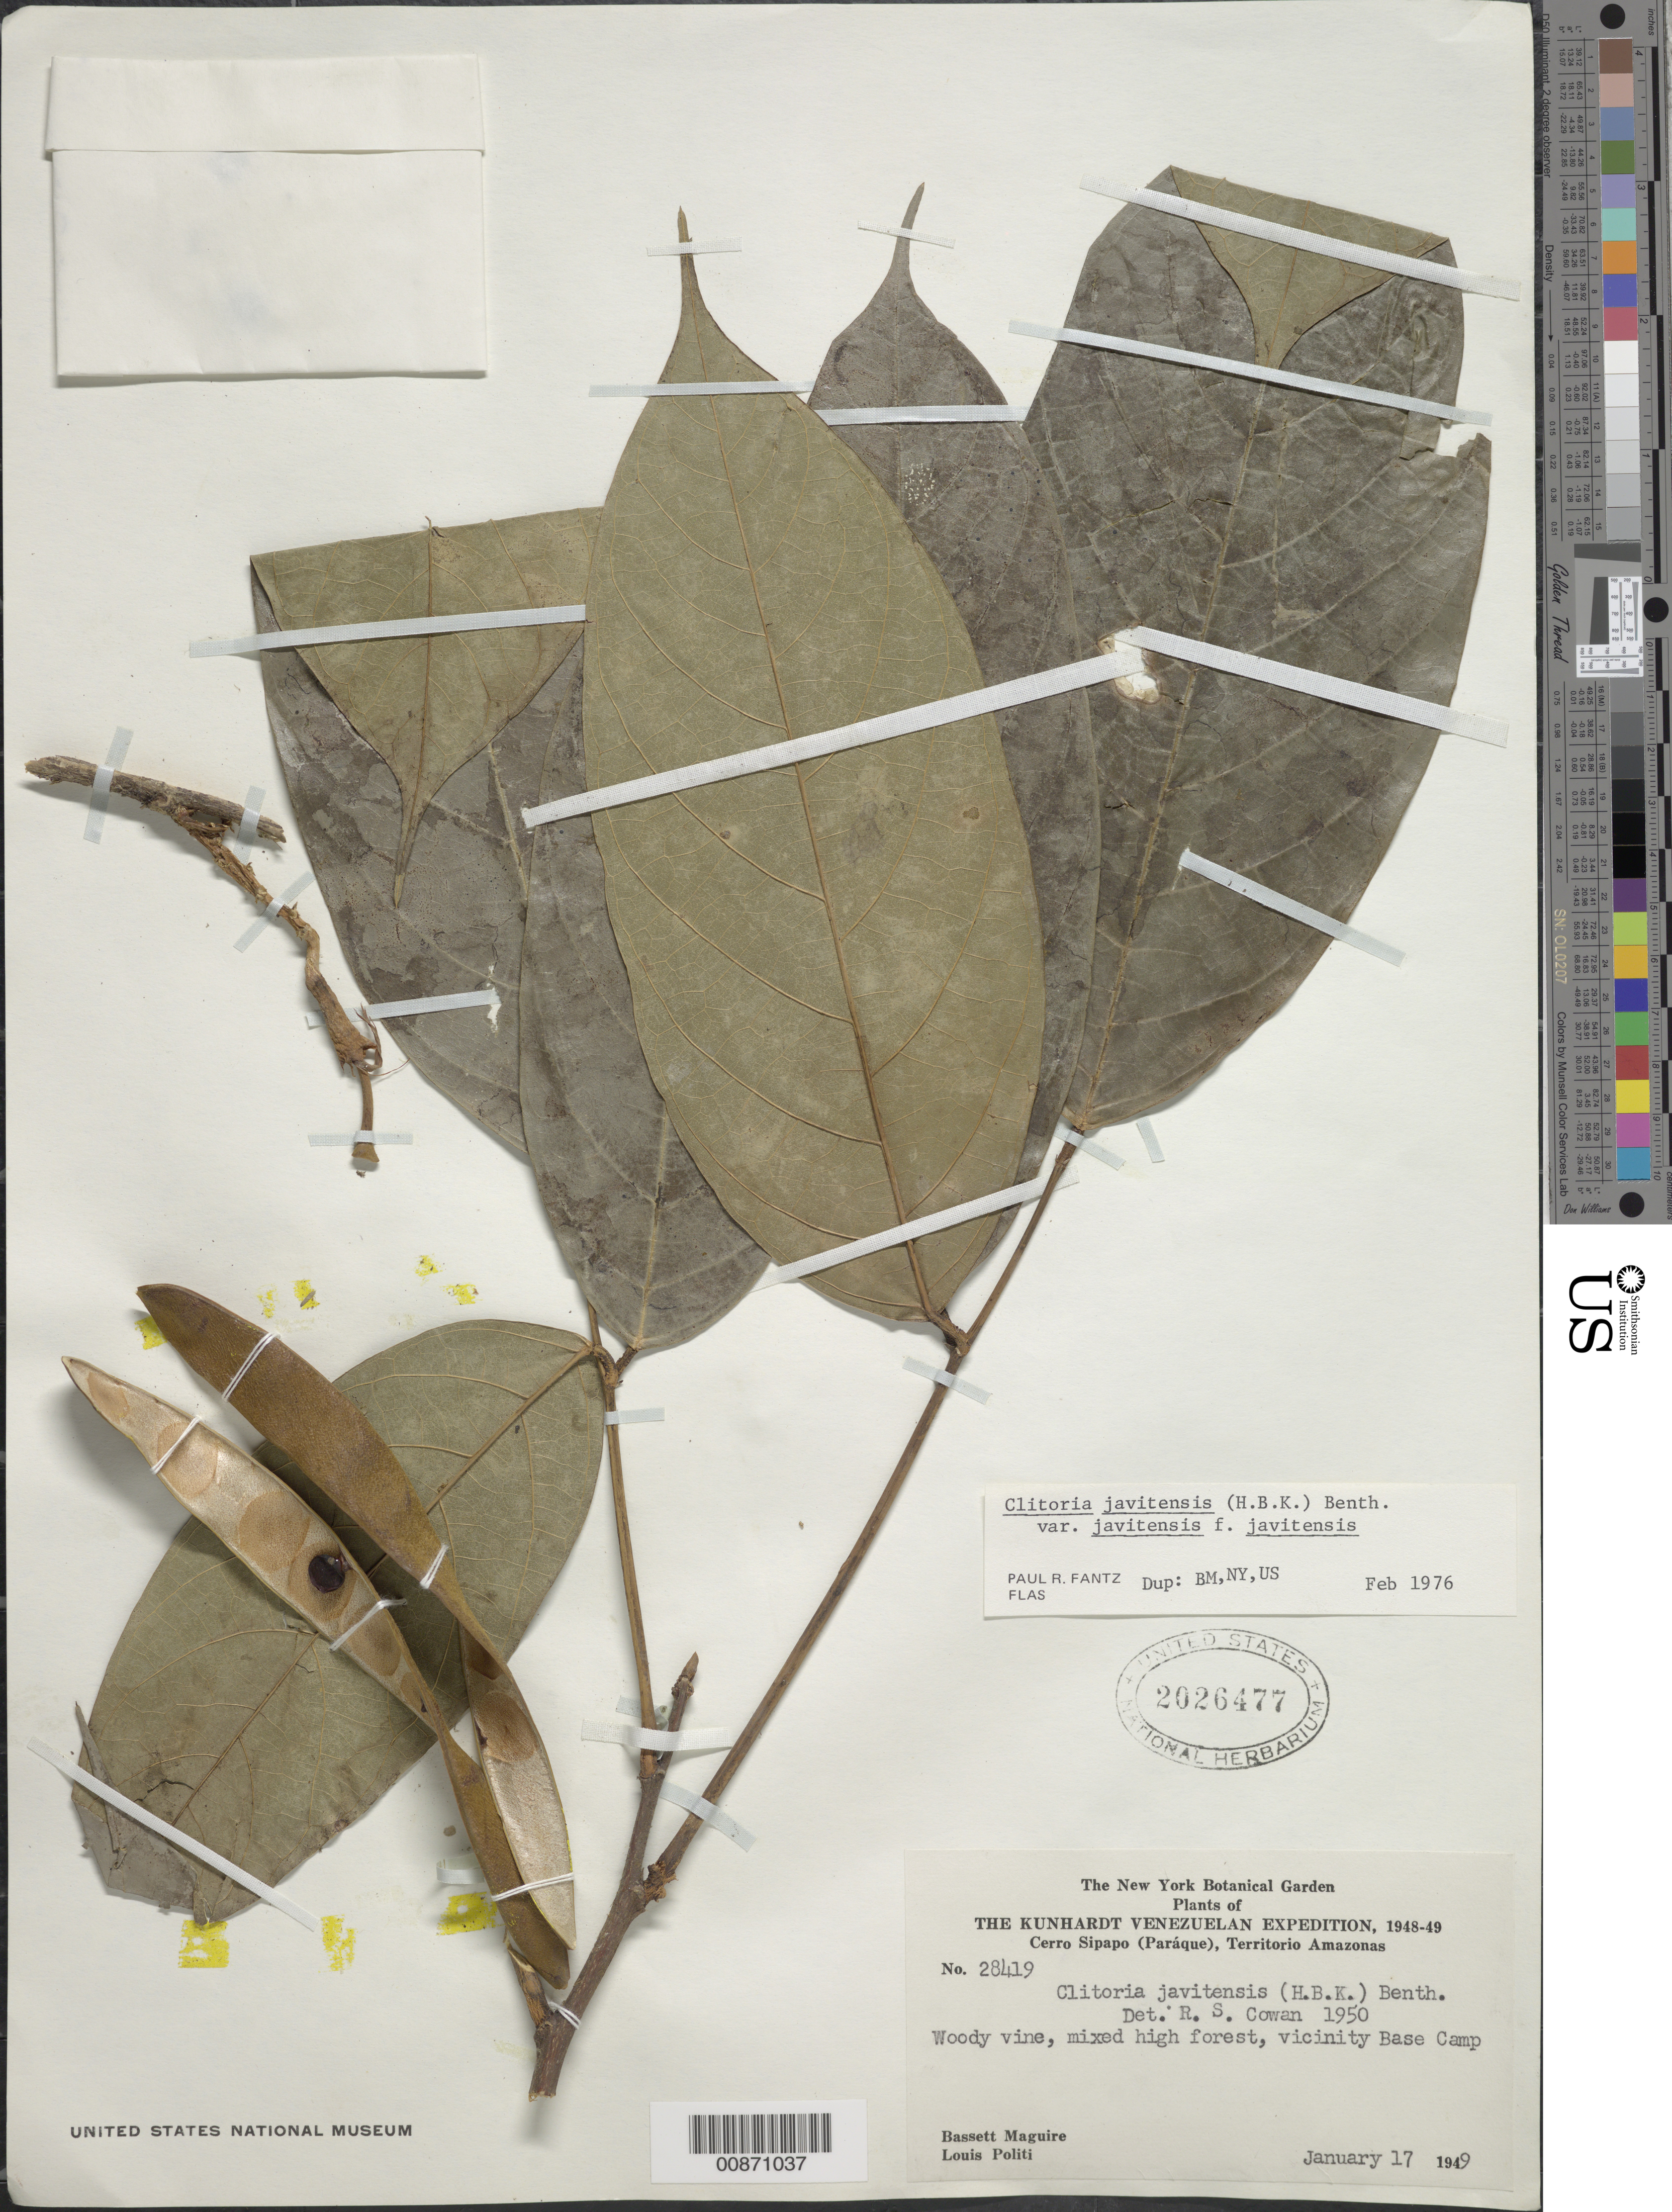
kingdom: Plantae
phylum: Tracheophyta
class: Magnoliopsida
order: Fabales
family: Fabaceae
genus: Clitoria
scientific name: Clitoria javitensis f. javitensis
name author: (Kunth) Benth.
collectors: B. Maguire & L. Politi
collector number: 28419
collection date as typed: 17-Jan-49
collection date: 1949-01-17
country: Venezuela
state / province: Amazonas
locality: Cerro Sipapo (Paráque), Base Camp, Río Cuao, Río Orinoco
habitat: Mixed high forest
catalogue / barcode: US 2026477